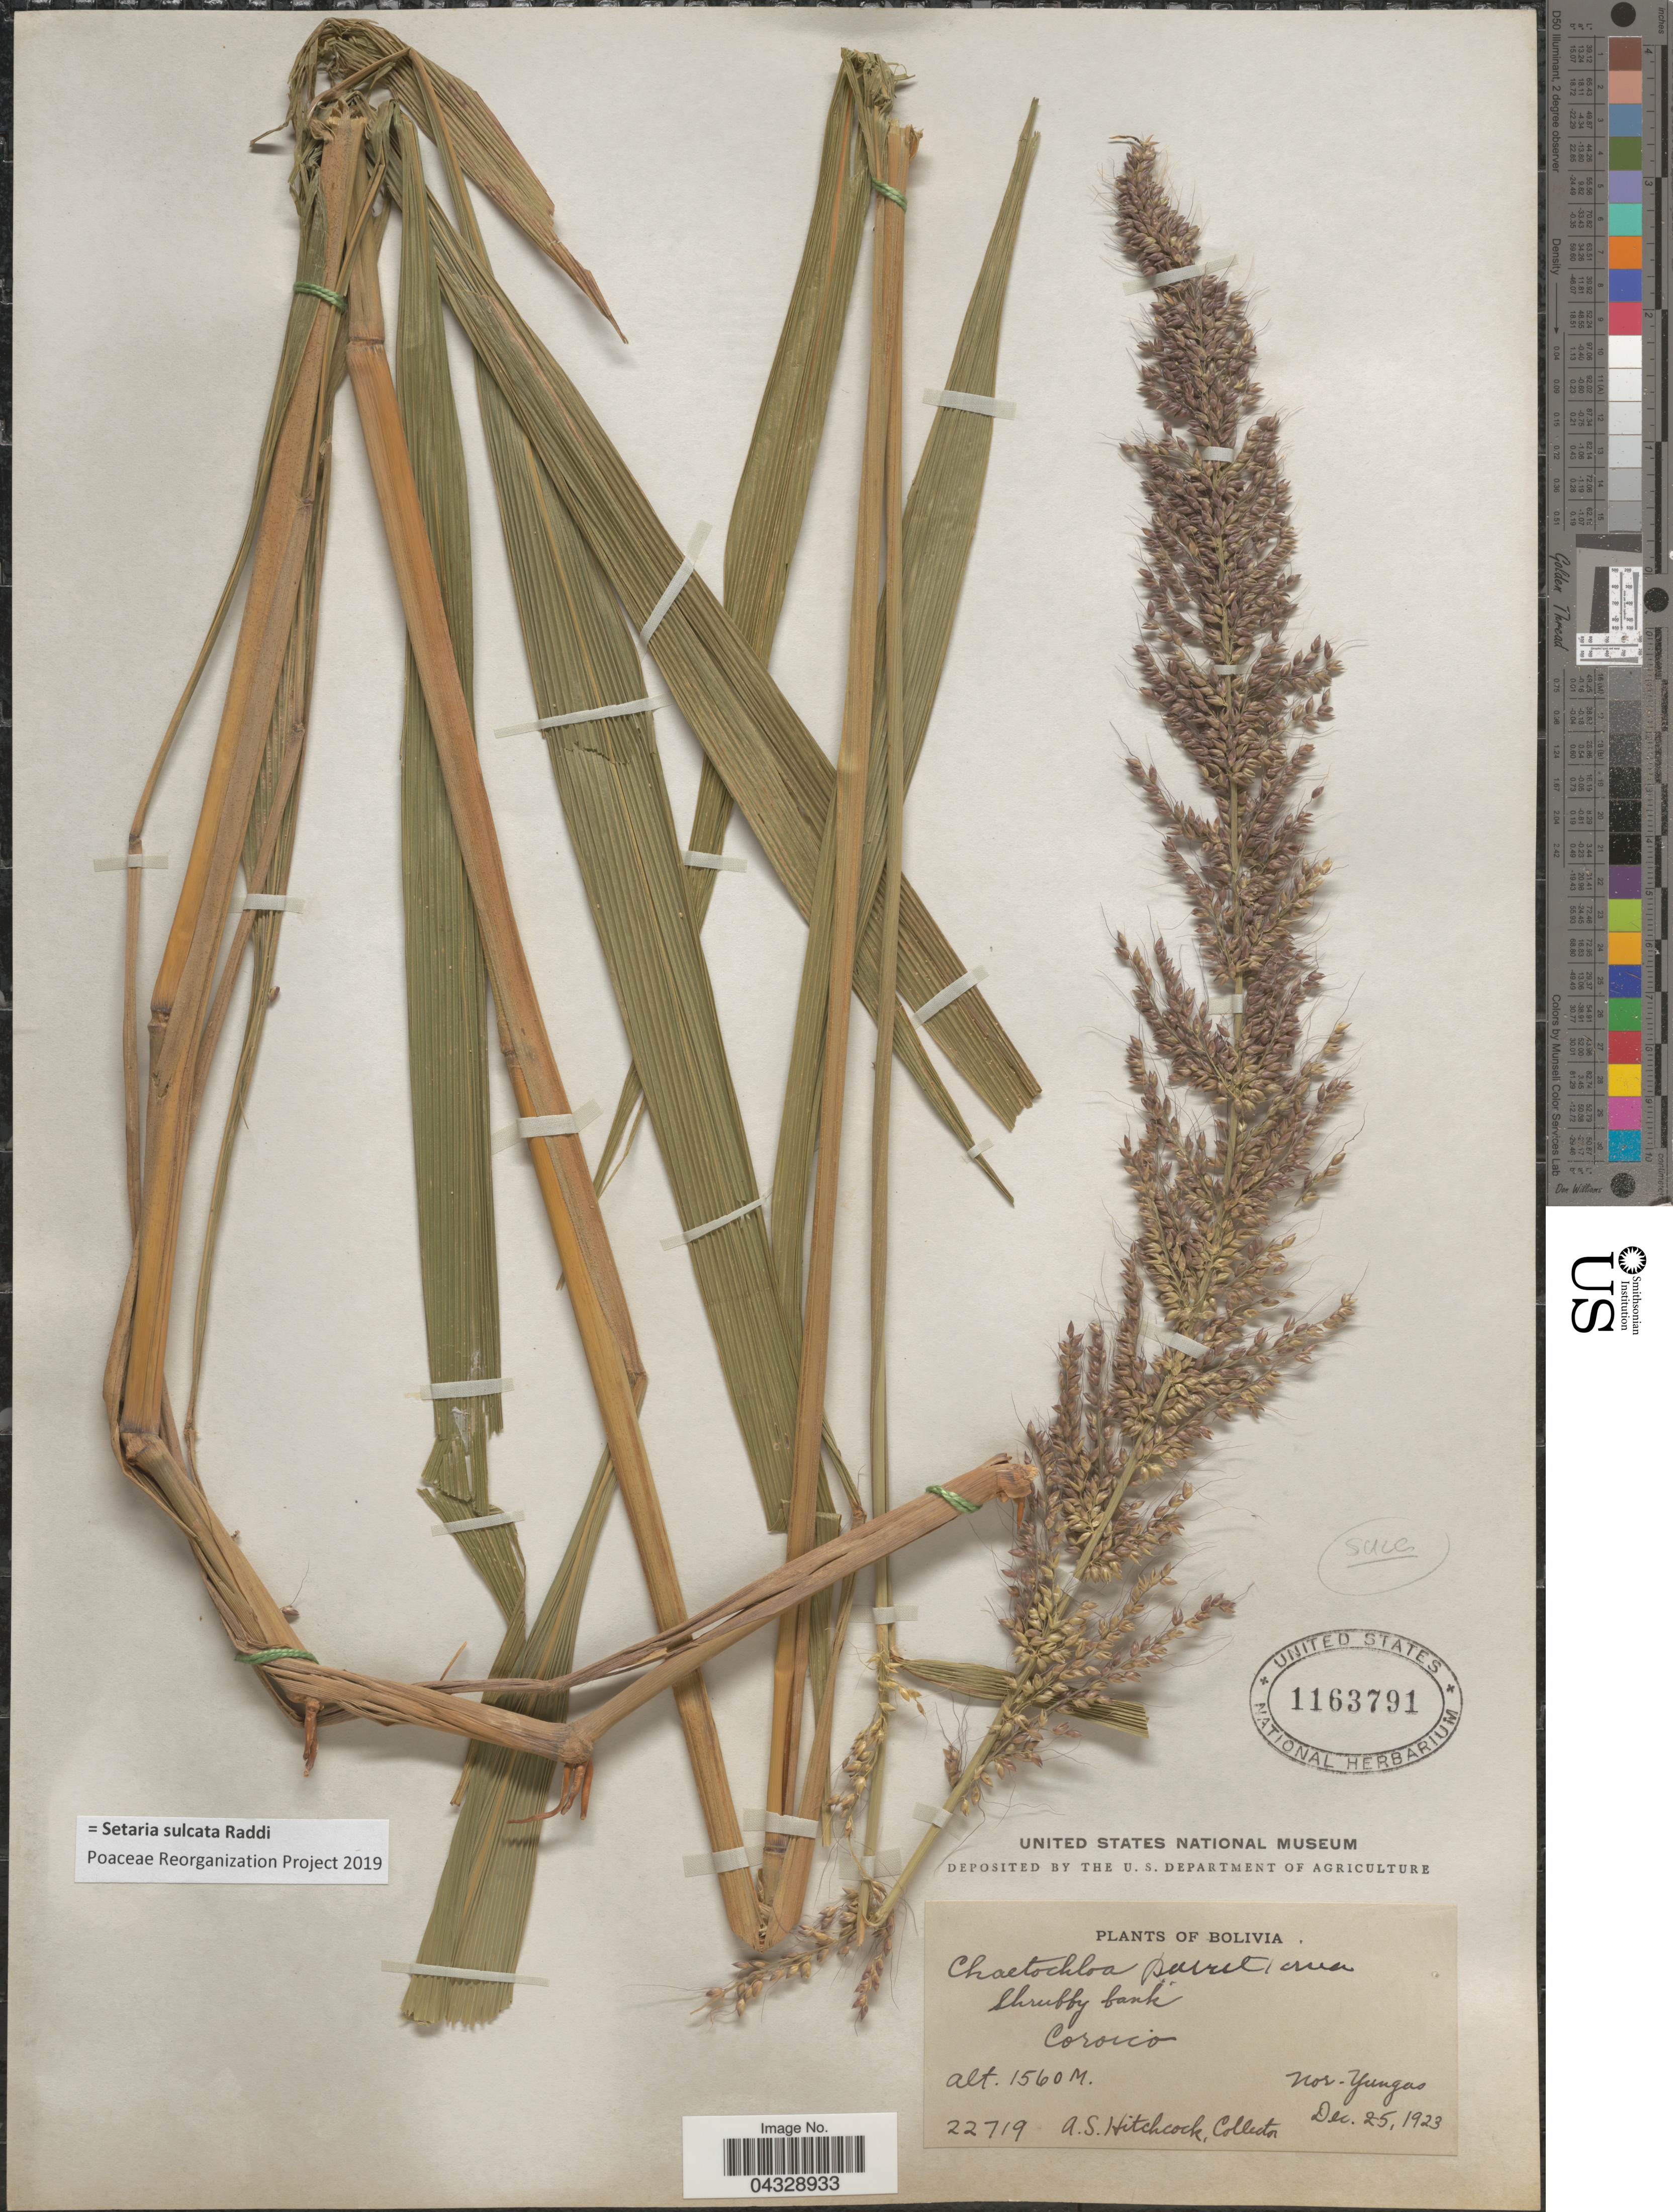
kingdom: Plantae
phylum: Tracheophyta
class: Liliopsida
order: Poales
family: Poaceae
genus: Setaria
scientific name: Setaria sulcata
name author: Raddi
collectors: A. S. Hitchcock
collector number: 22719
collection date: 1923-12-25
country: Bolivia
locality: Coroico. Nor-Yungas.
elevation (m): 1560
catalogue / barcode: US 1163791